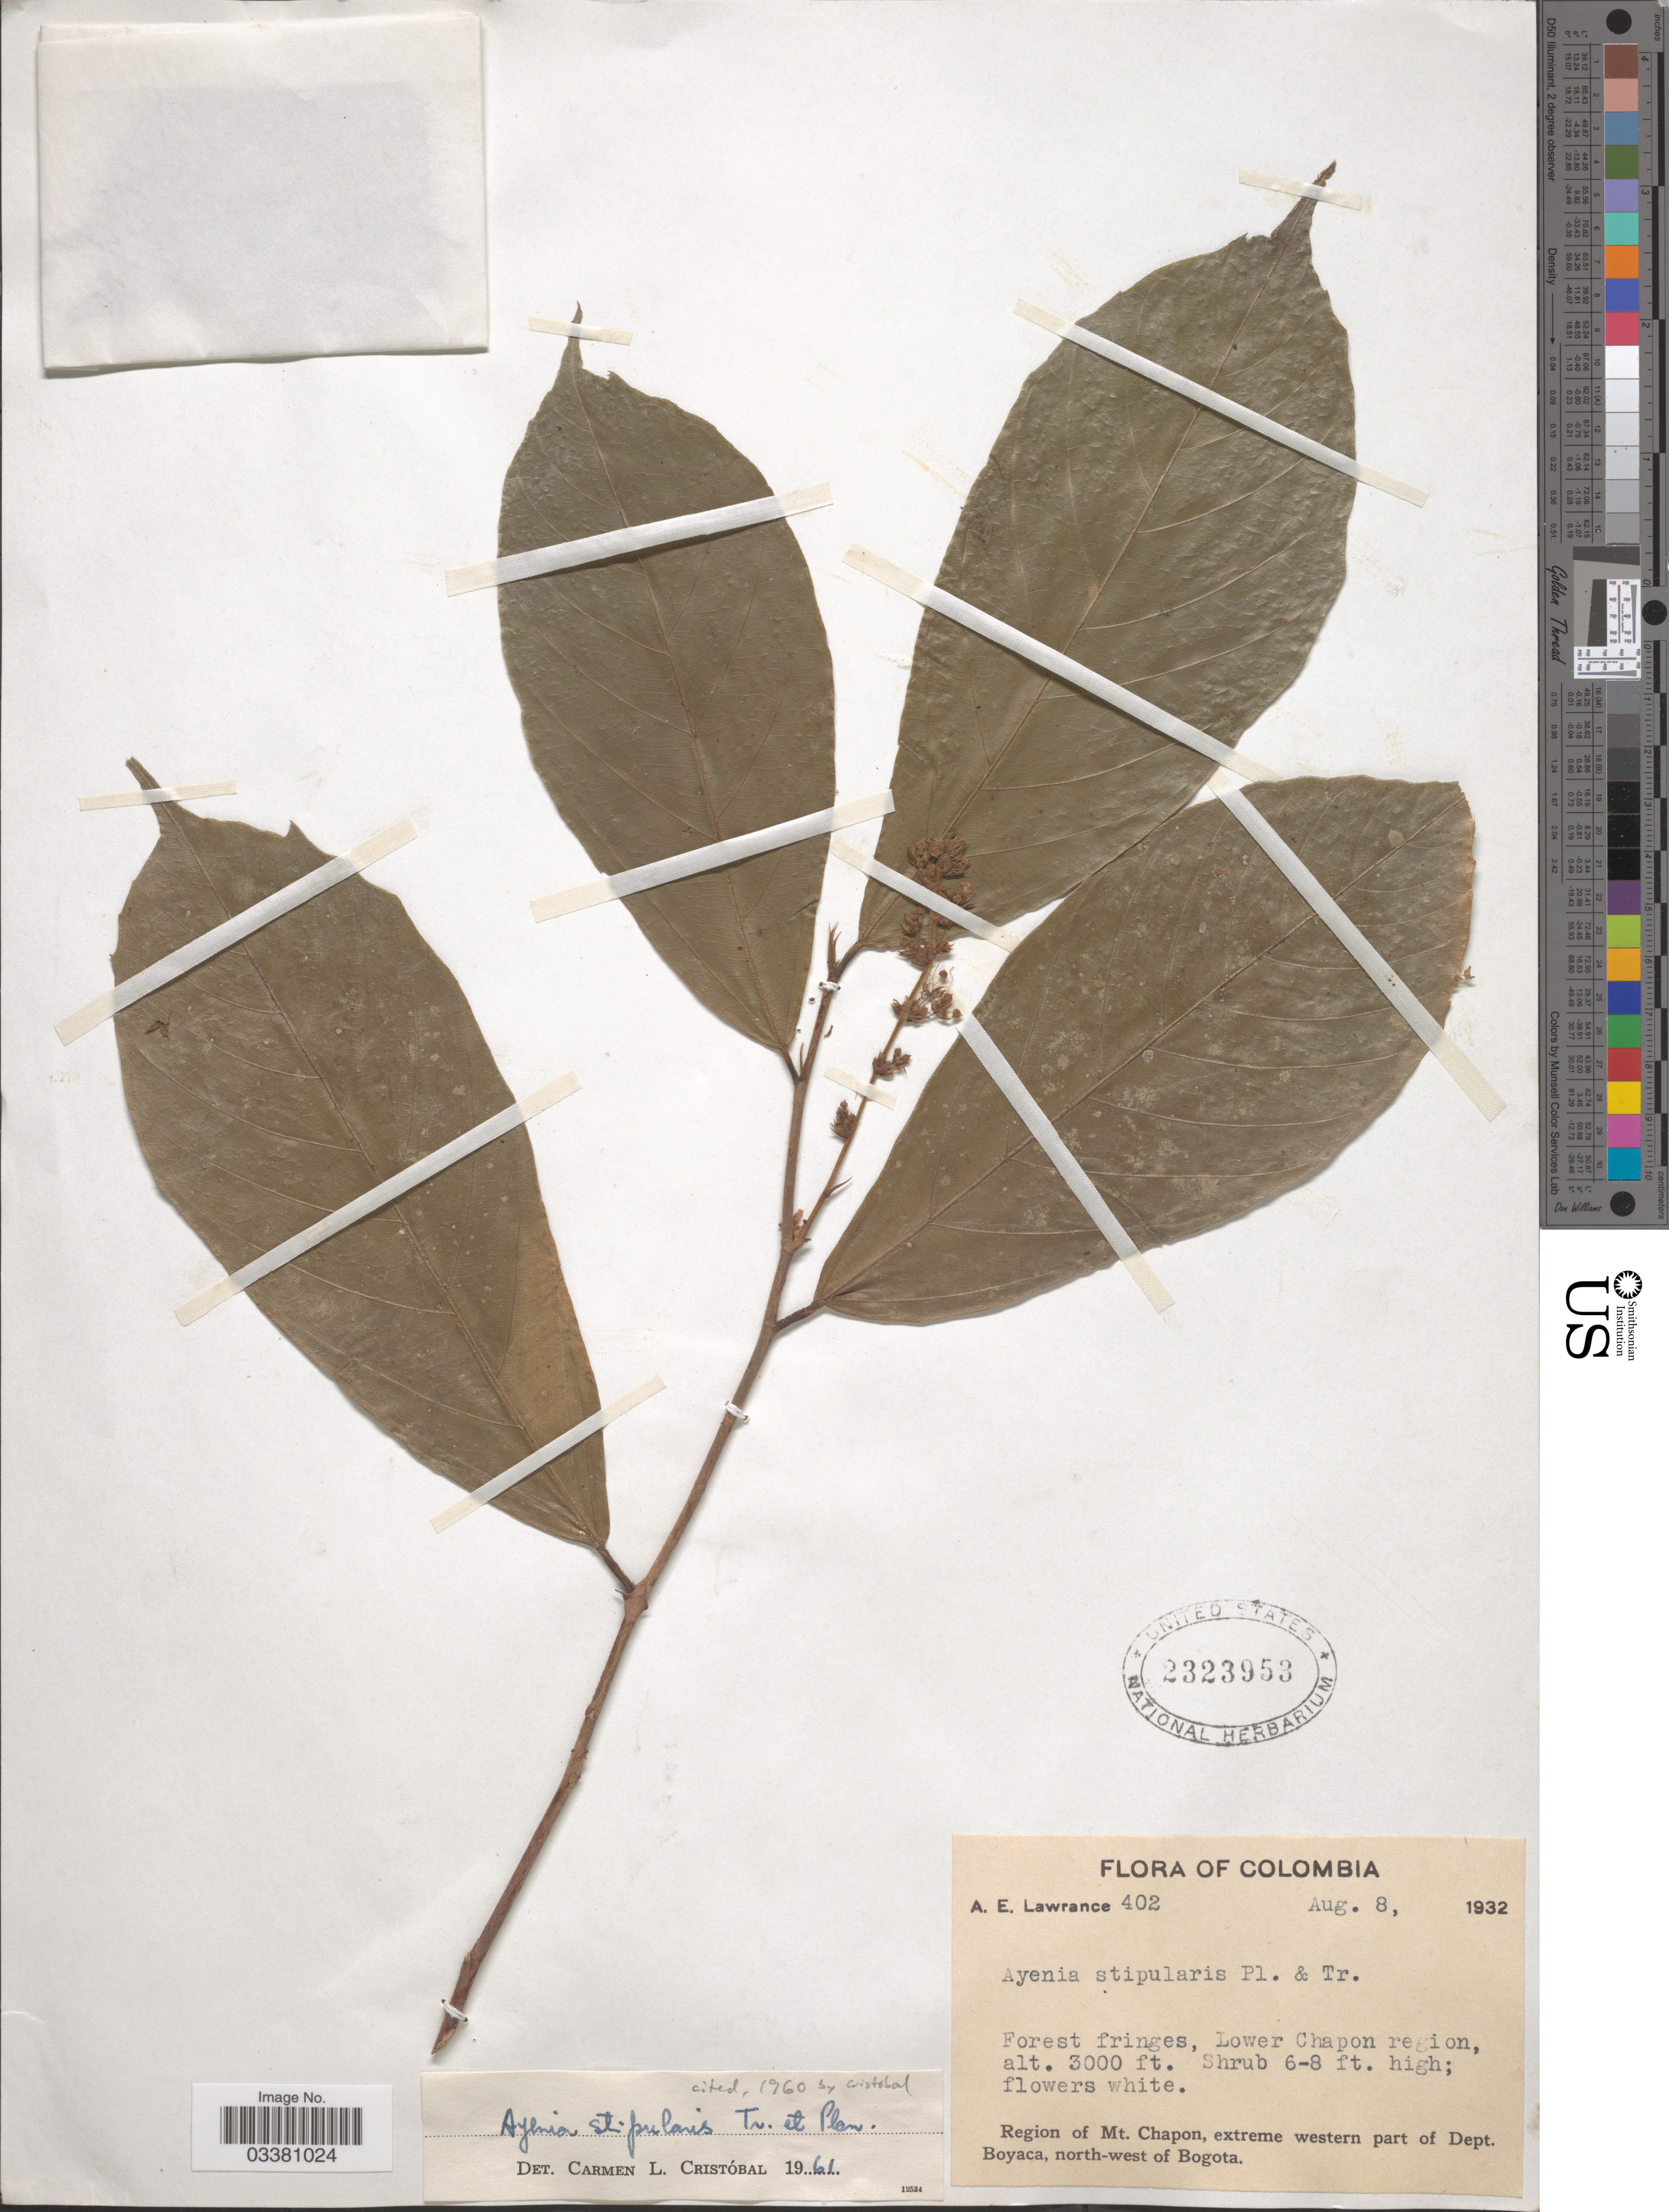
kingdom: Plantae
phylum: Tracheophyta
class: Magnoliopsida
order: Malvales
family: Malvaceae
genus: Ayenia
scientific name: Ayenia stipularis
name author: Planch. & Triana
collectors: A. Lawrance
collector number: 402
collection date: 1932-08-08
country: Colombia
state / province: Bogota D.C.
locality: Region of Mt. Chapon, extreme western part of Dept. Boyaca, north-west of Bogota.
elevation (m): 914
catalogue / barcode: US 2323953